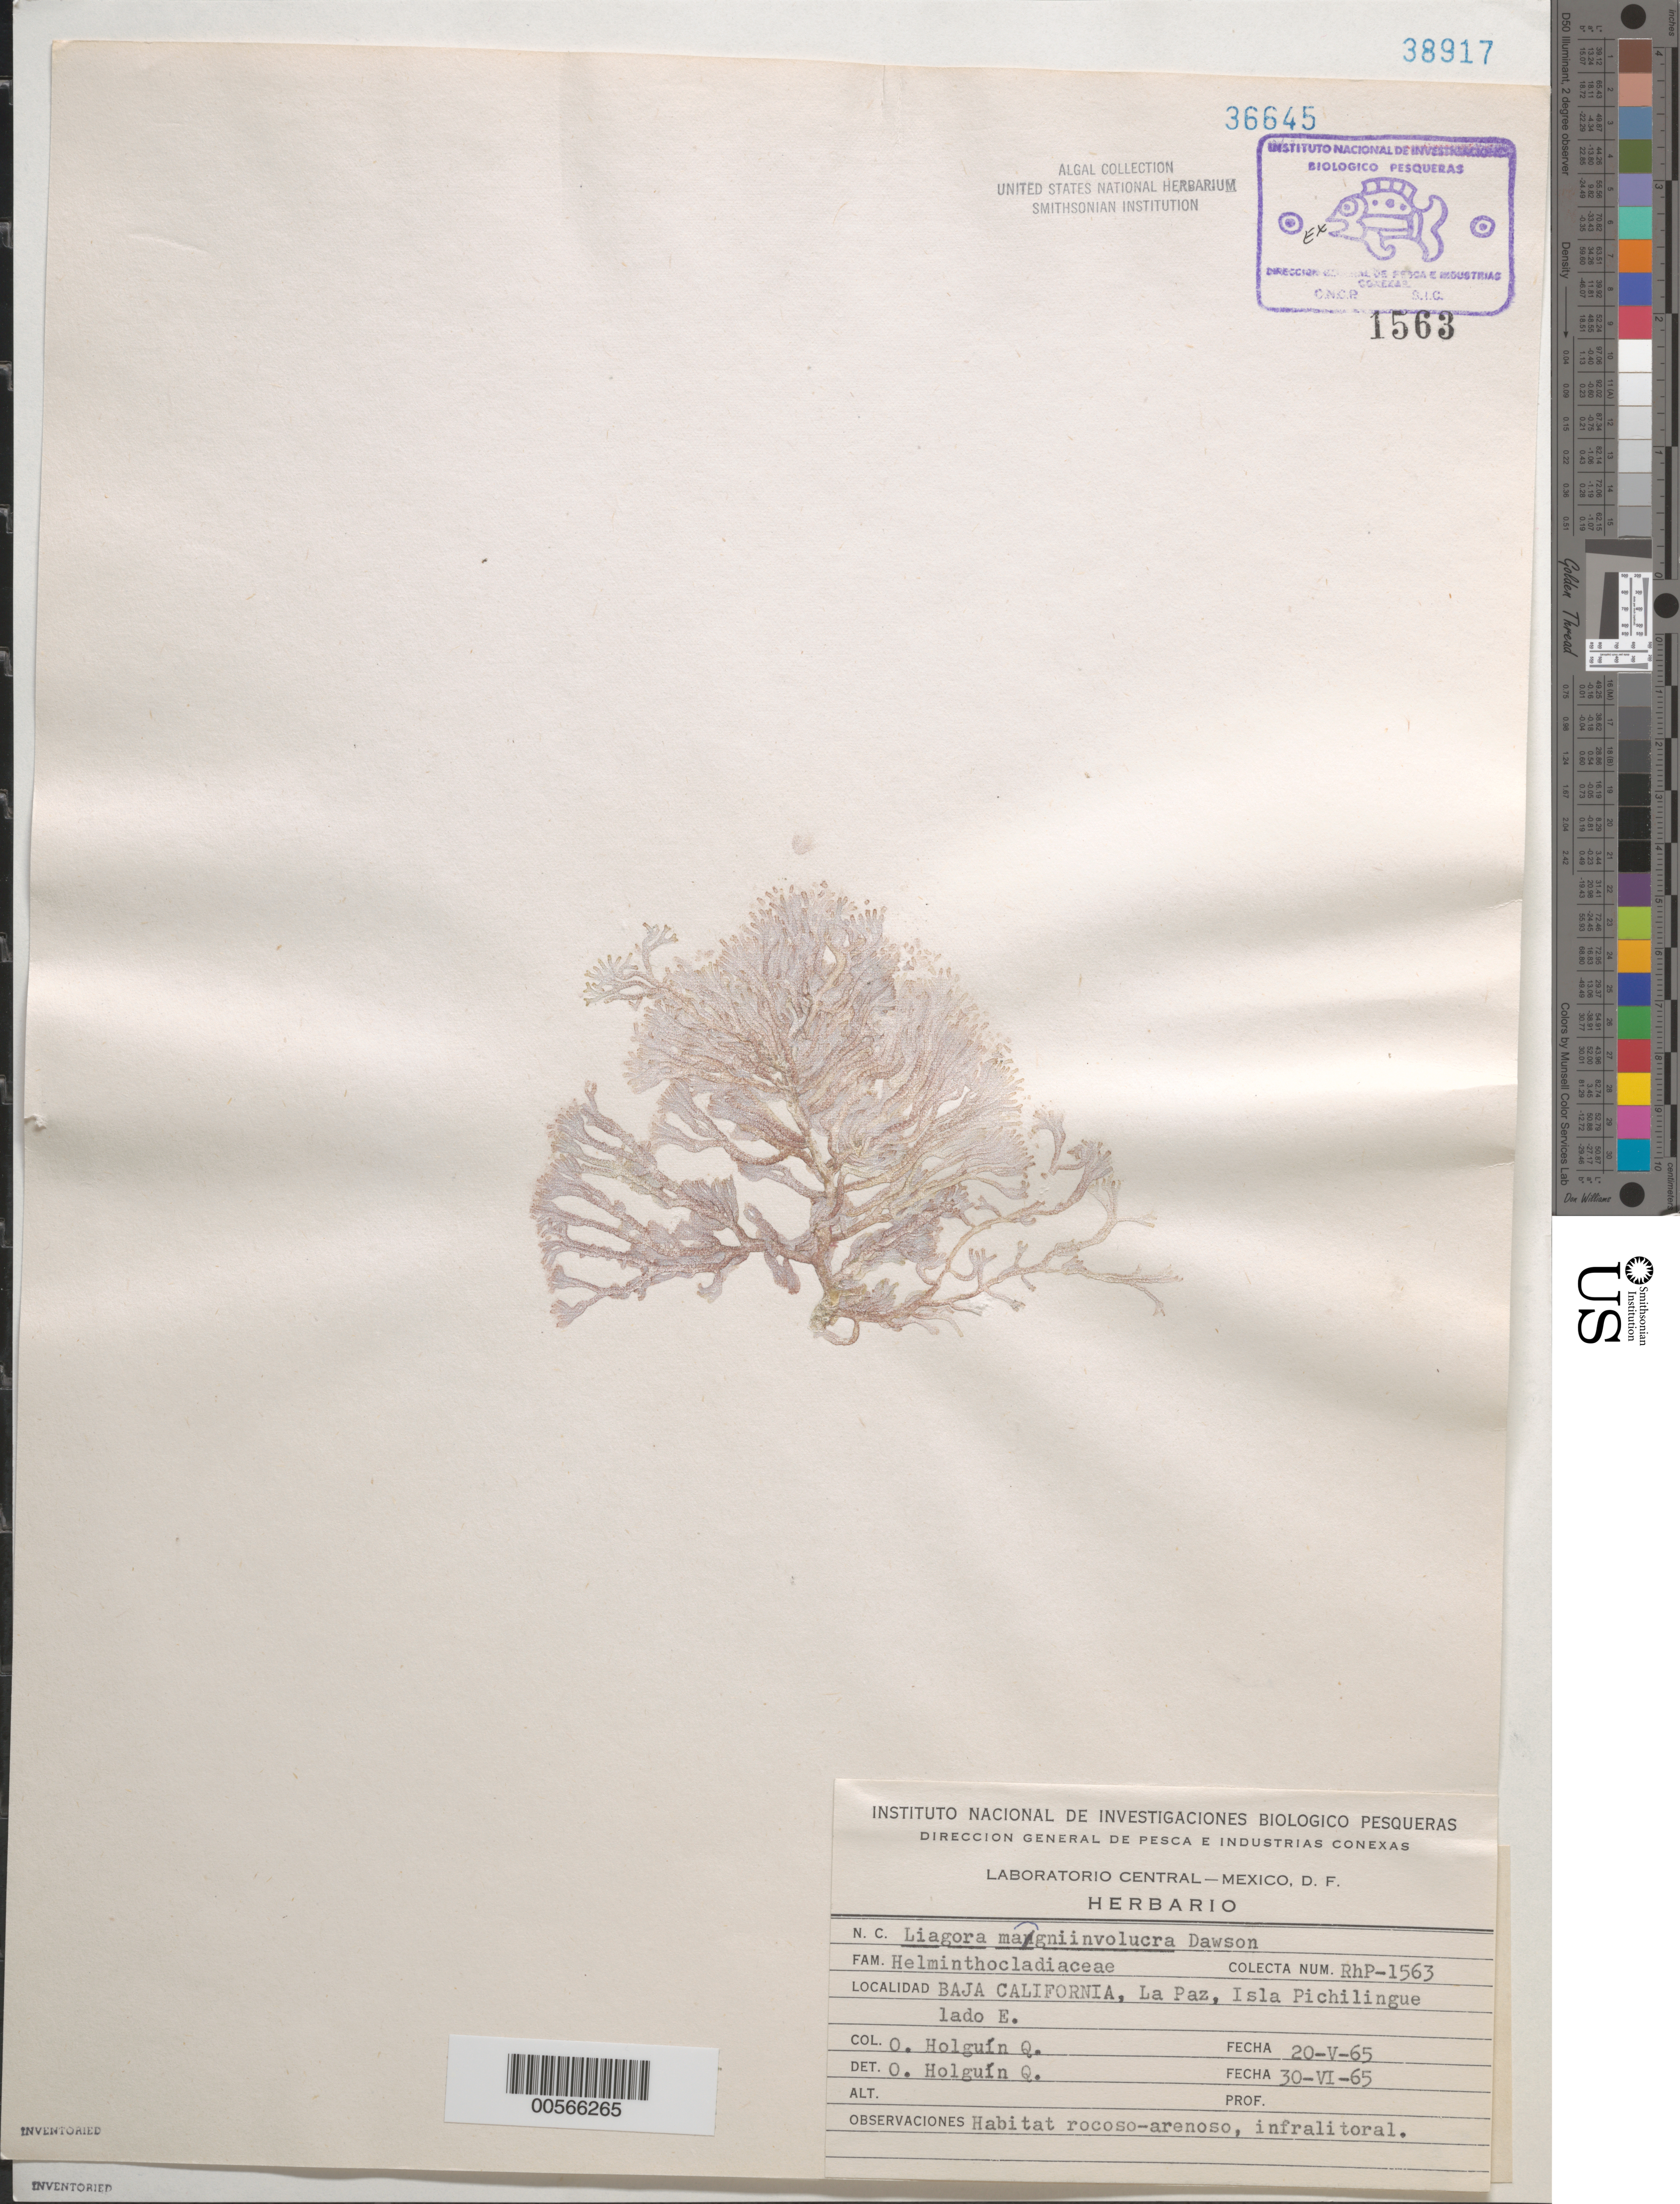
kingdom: Plantae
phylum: Rhodophyta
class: Florideophyceae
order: Nemaliales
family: Liagoraceae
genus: Liagora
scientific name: Liagora magniinvolucra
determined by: Holguin Q., O.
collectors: O. Holguin Q.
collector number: Rhp-1563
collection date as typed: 20 May 1965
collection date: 1965-05-20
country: Mexico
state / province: Baja California Sur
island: Isla Pichilingue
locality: La Paz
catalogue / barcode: US 36645